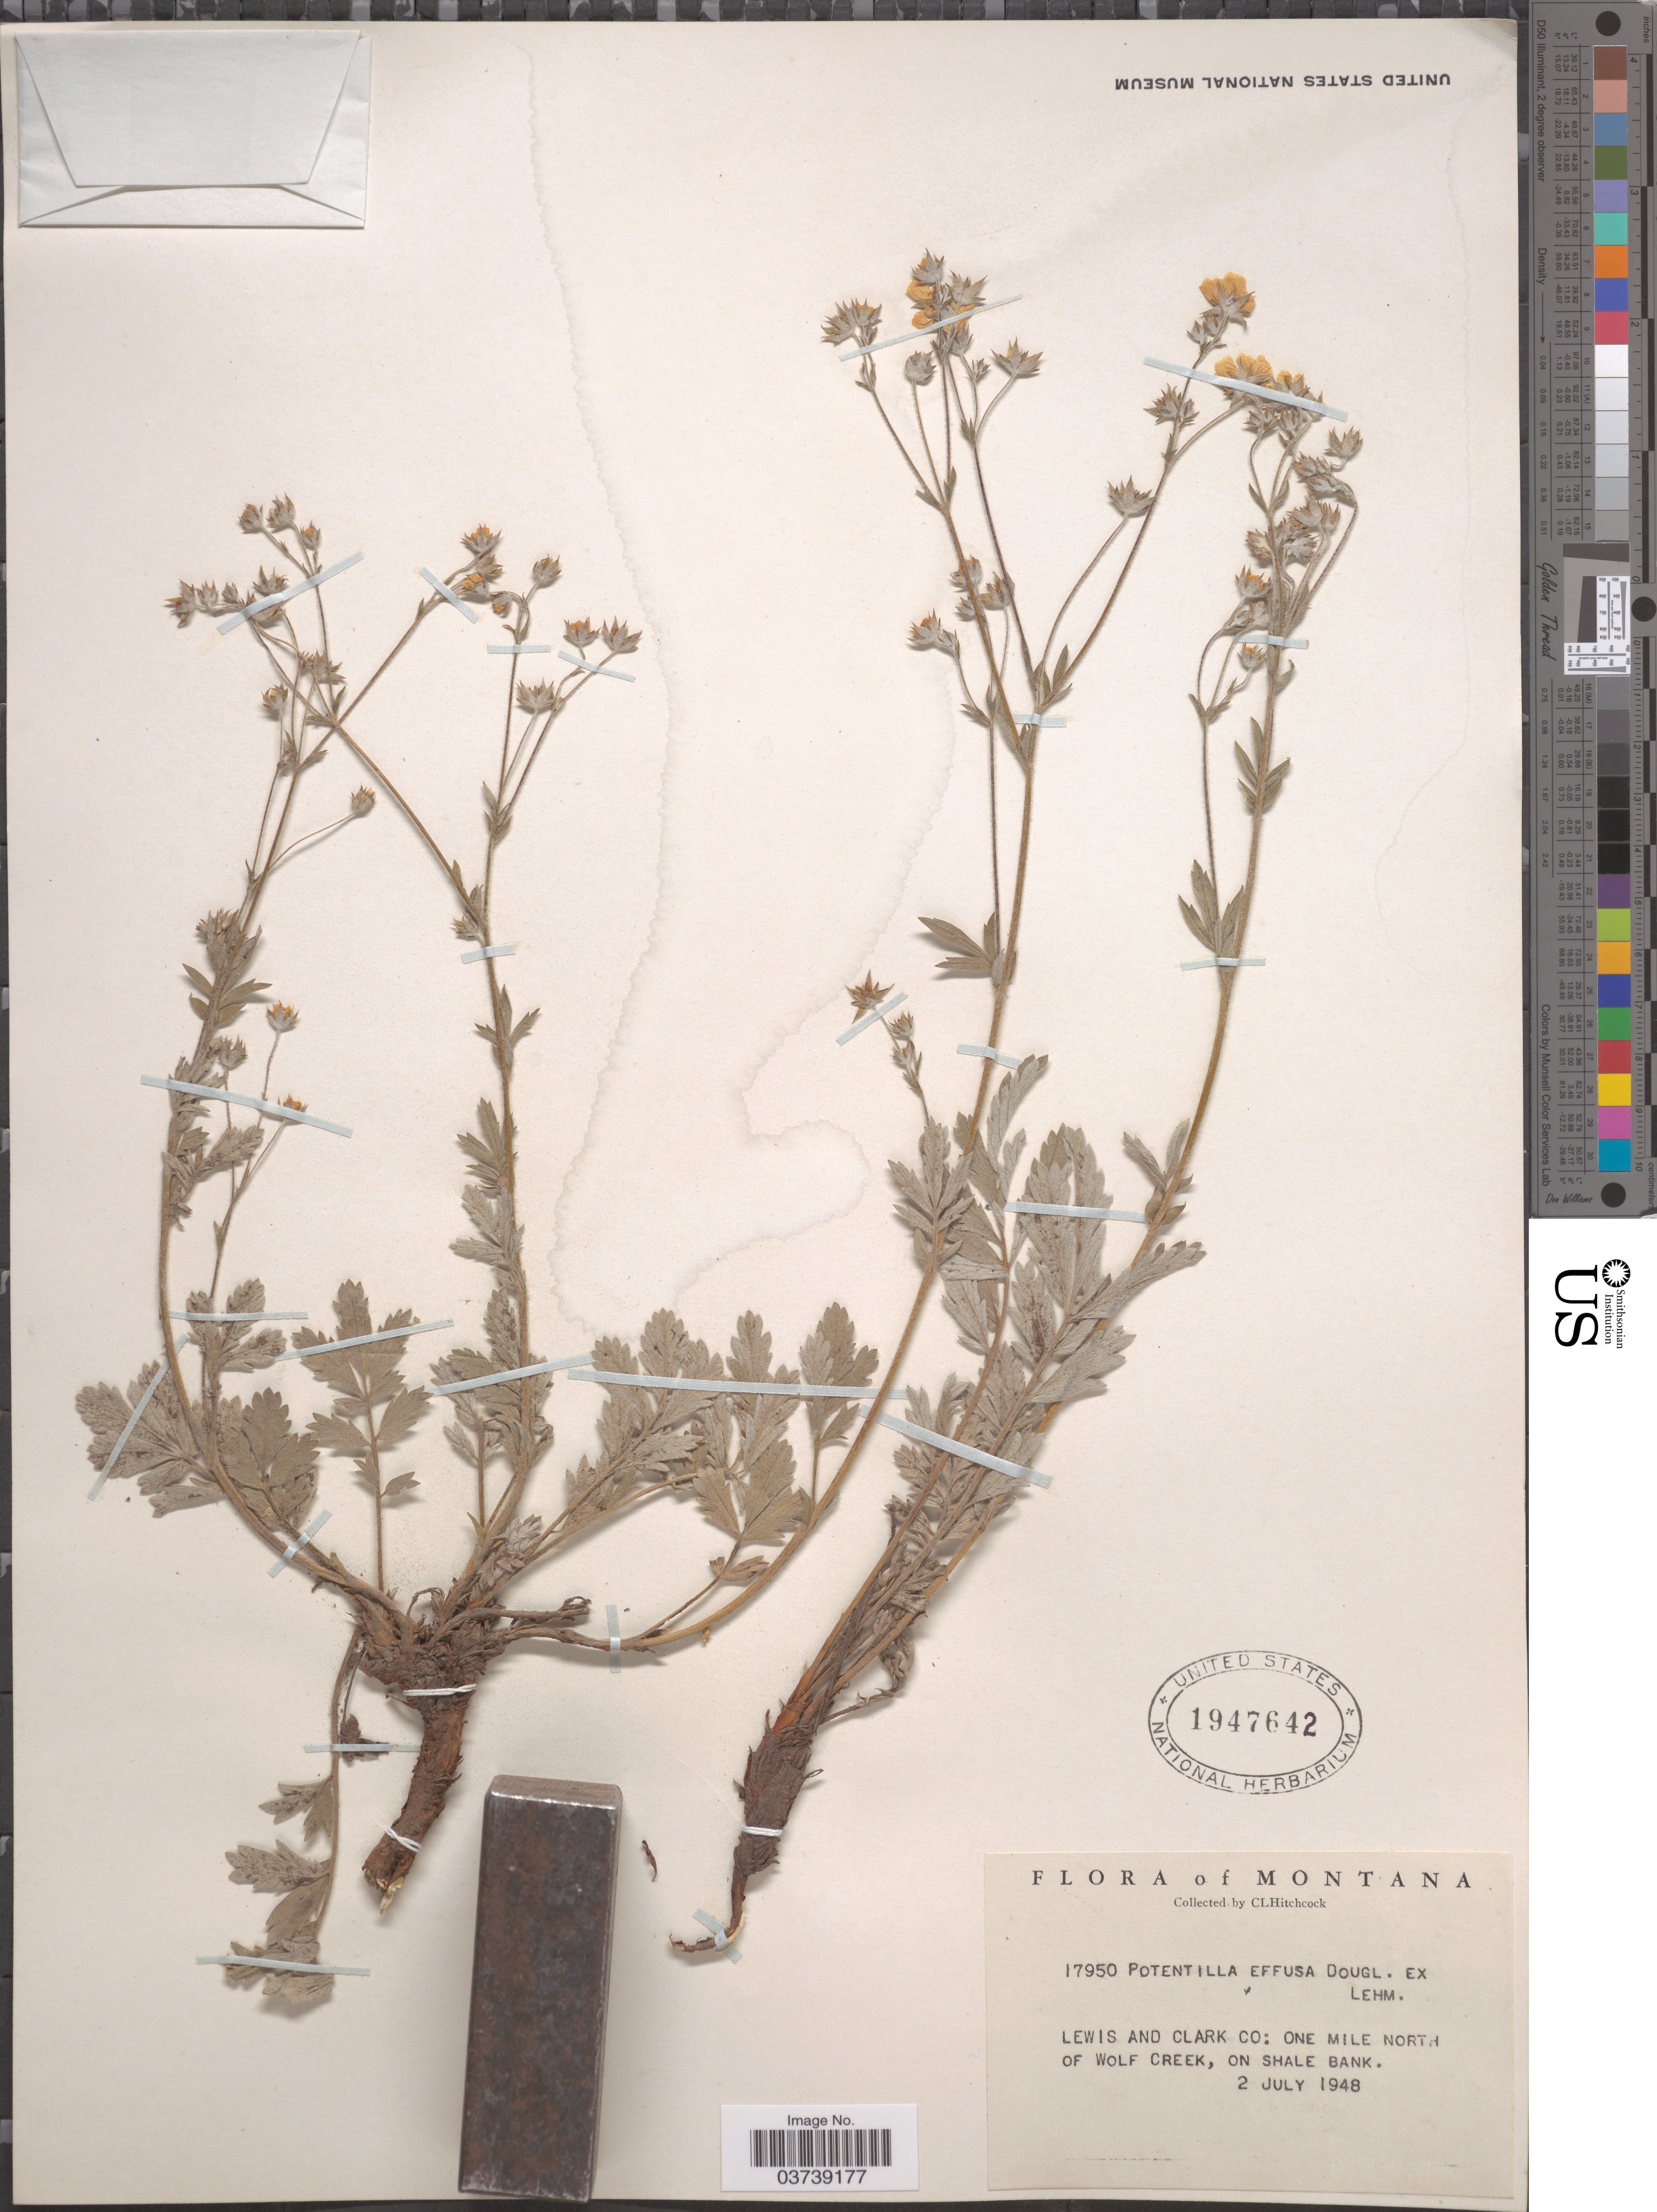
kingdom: Plantae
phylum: Tracheophyta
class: Magnoliopsida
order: Rosales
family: Rosaceae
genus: Potentilla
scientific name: Potentilla effusa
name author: Douglas ex Lehm.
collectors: C. L. Hitchcock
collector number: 17950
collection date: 1948-07-02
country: United States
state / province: Montana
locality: Lewis and Clark Co: one mile north of Wolf Creek, on shale Bank.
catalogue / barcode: US 1947642